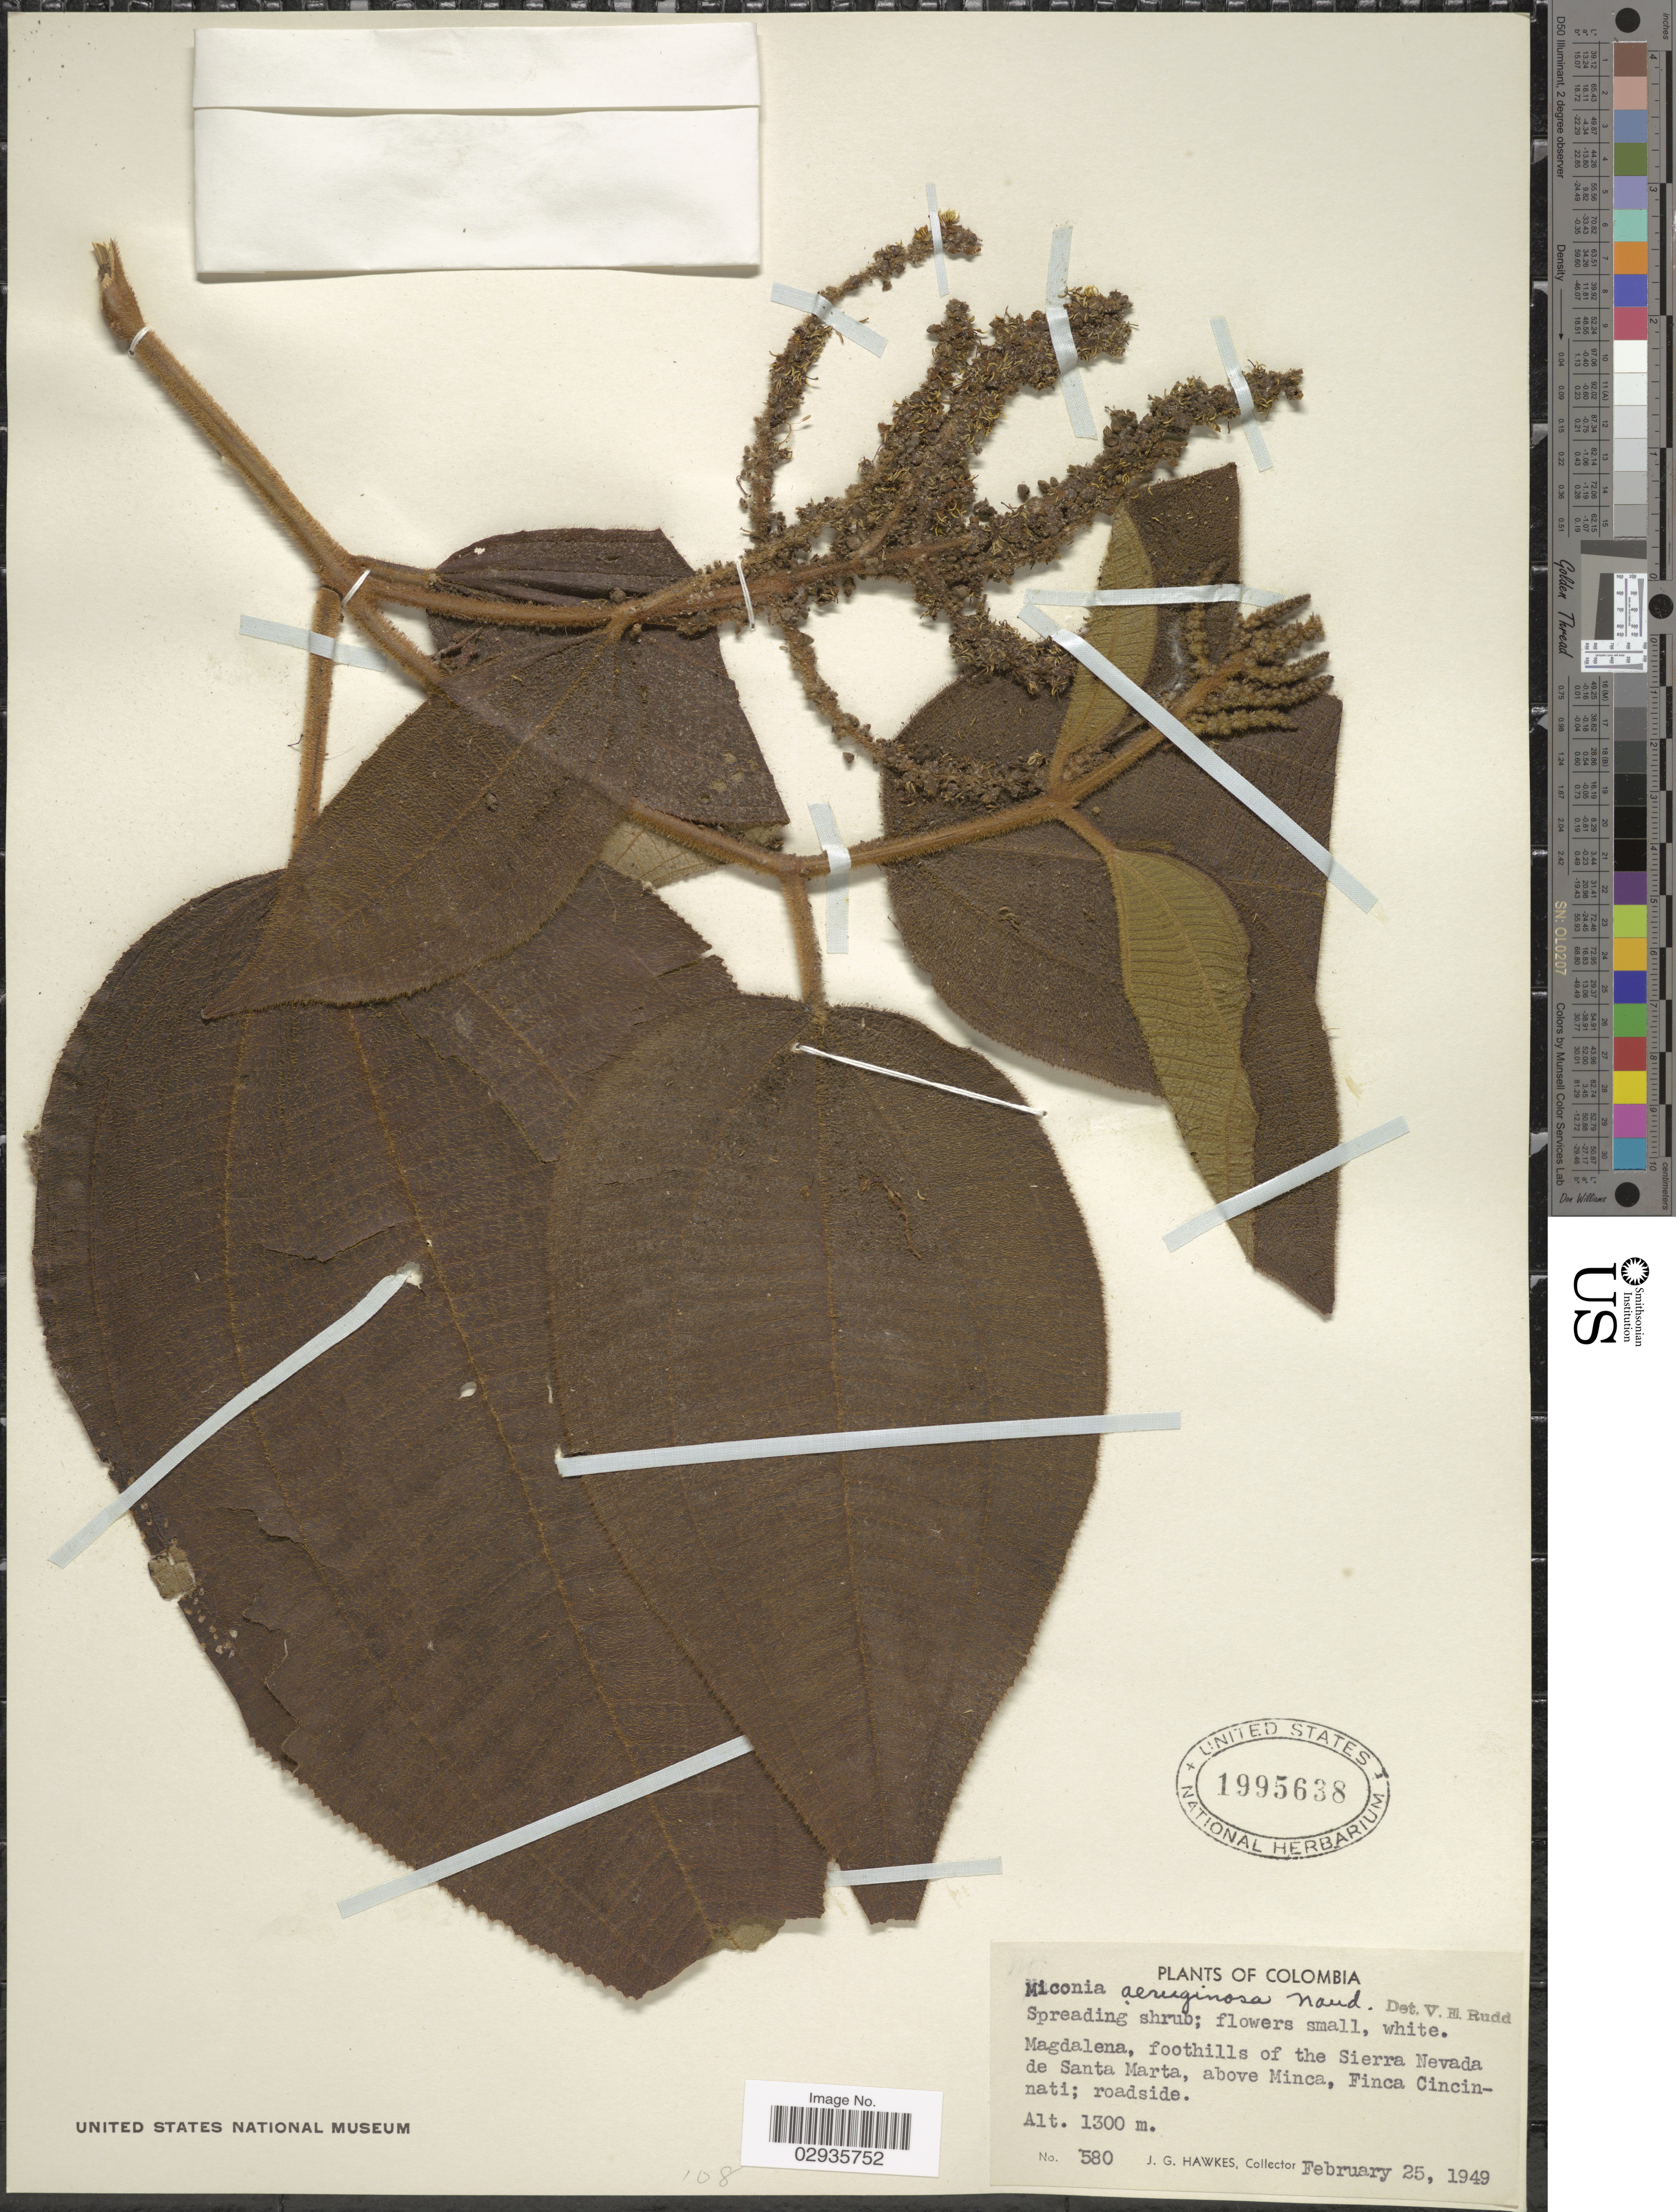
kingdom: Plantae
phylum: Tracheophyta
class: Magnoliopsida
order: Myrtales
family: Melastomataceae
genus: Miconia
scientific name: Miconia aeruginosa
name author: Naudin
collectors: J. Hawkes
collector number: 580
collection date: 1949-02-25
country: Colombia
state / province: Magdalena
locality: Foothills of the Sierra Nevada de Santa Marta, above Minca, Finca Cincinnati.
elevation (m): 1300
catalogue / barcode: US 1995638